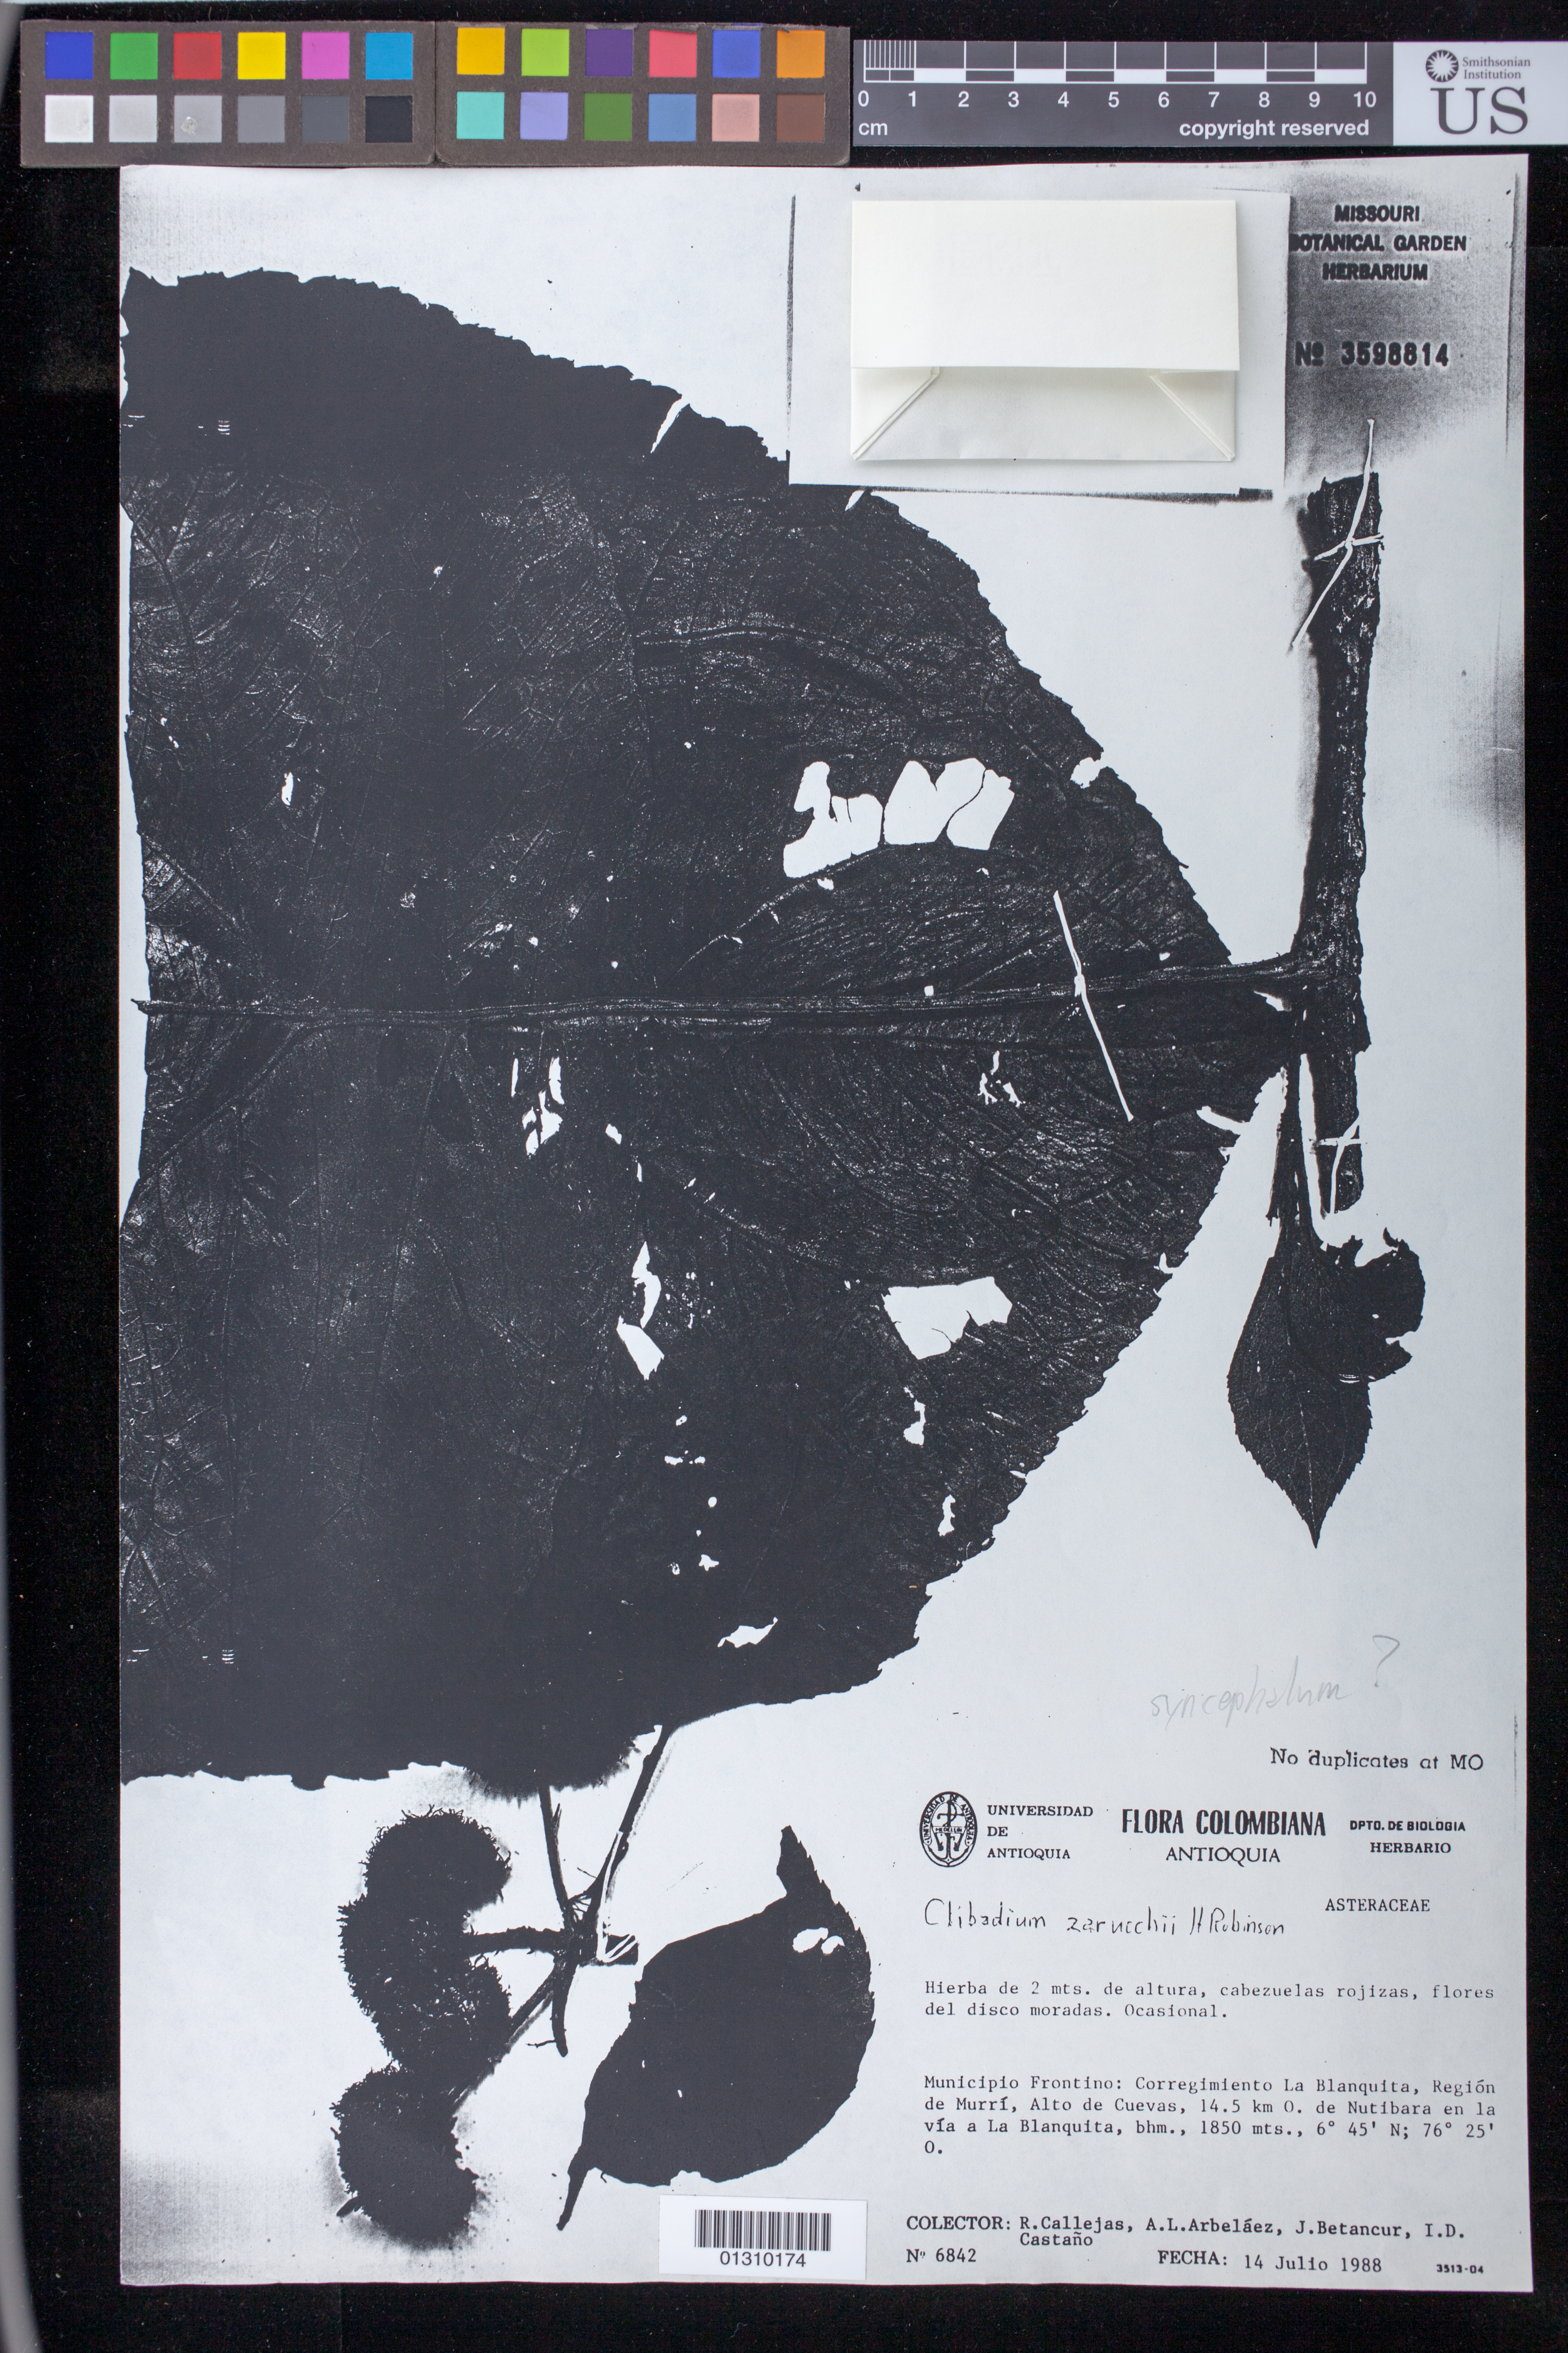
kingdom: Plantae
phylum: Tracheophyta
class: Magnoliopsida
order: Asterales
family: Asteraceae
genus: Clibadium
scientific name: Clibadium zarucchii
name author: H. Rob.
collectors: R. Callejas, A. L. Arbelaez, J. Betancur & I. Castaño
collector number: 6842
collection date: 1988-07-14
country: Colombia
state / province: Antioquia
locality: Municipio Frontino: Corregimiento La Blanquita, Region de Murri, Alto de Cuevas, 14.5 km O. de Nutibara en la via a La Blanquita.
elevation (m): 1850